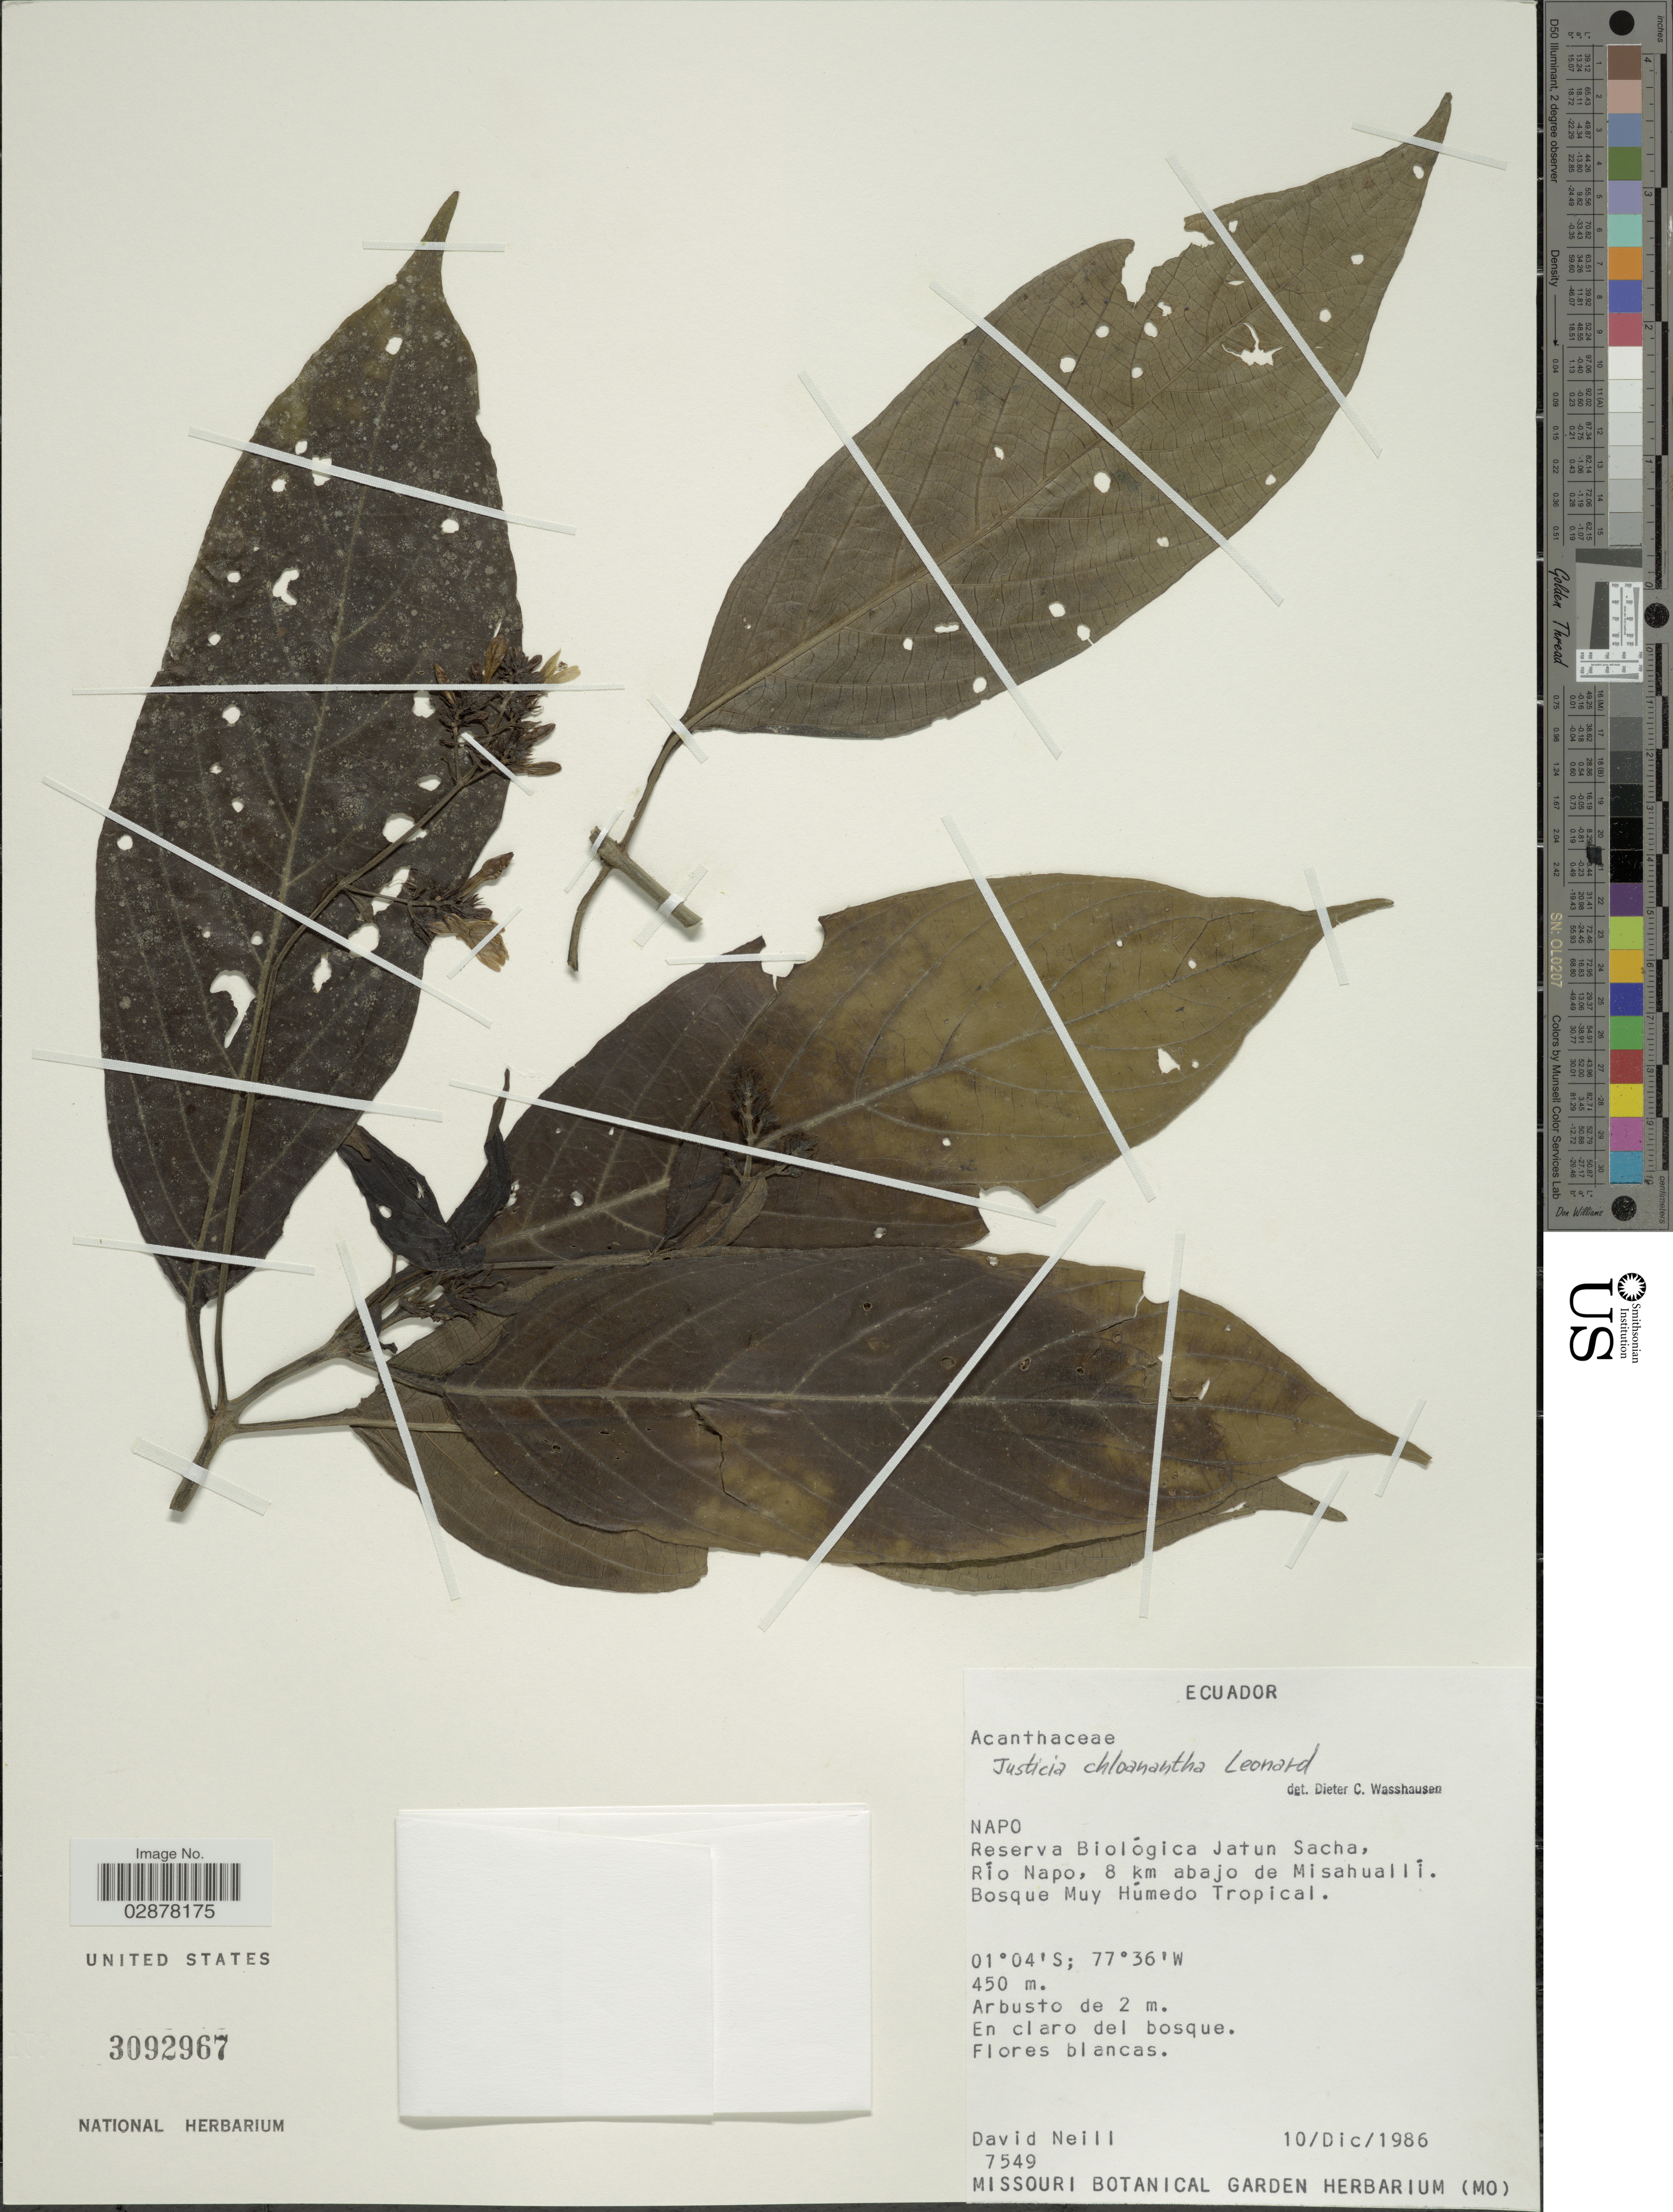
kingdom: Plantae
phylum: Tracheophyta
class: Magnoliopsida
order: Lamiales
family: Acanthaceae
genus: Justicia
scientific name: Justicia chloanantha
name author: Leonard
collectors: D. Neill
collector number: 7549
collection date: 1986-12-10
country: Ecuador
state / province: Napo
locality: Reserva Biológica Jatun Sacha, Río Napo, 8 km abajo de Misahuallí, Bosque Muy Húmedo Tropical.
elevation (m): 450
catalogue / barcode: US 3092967